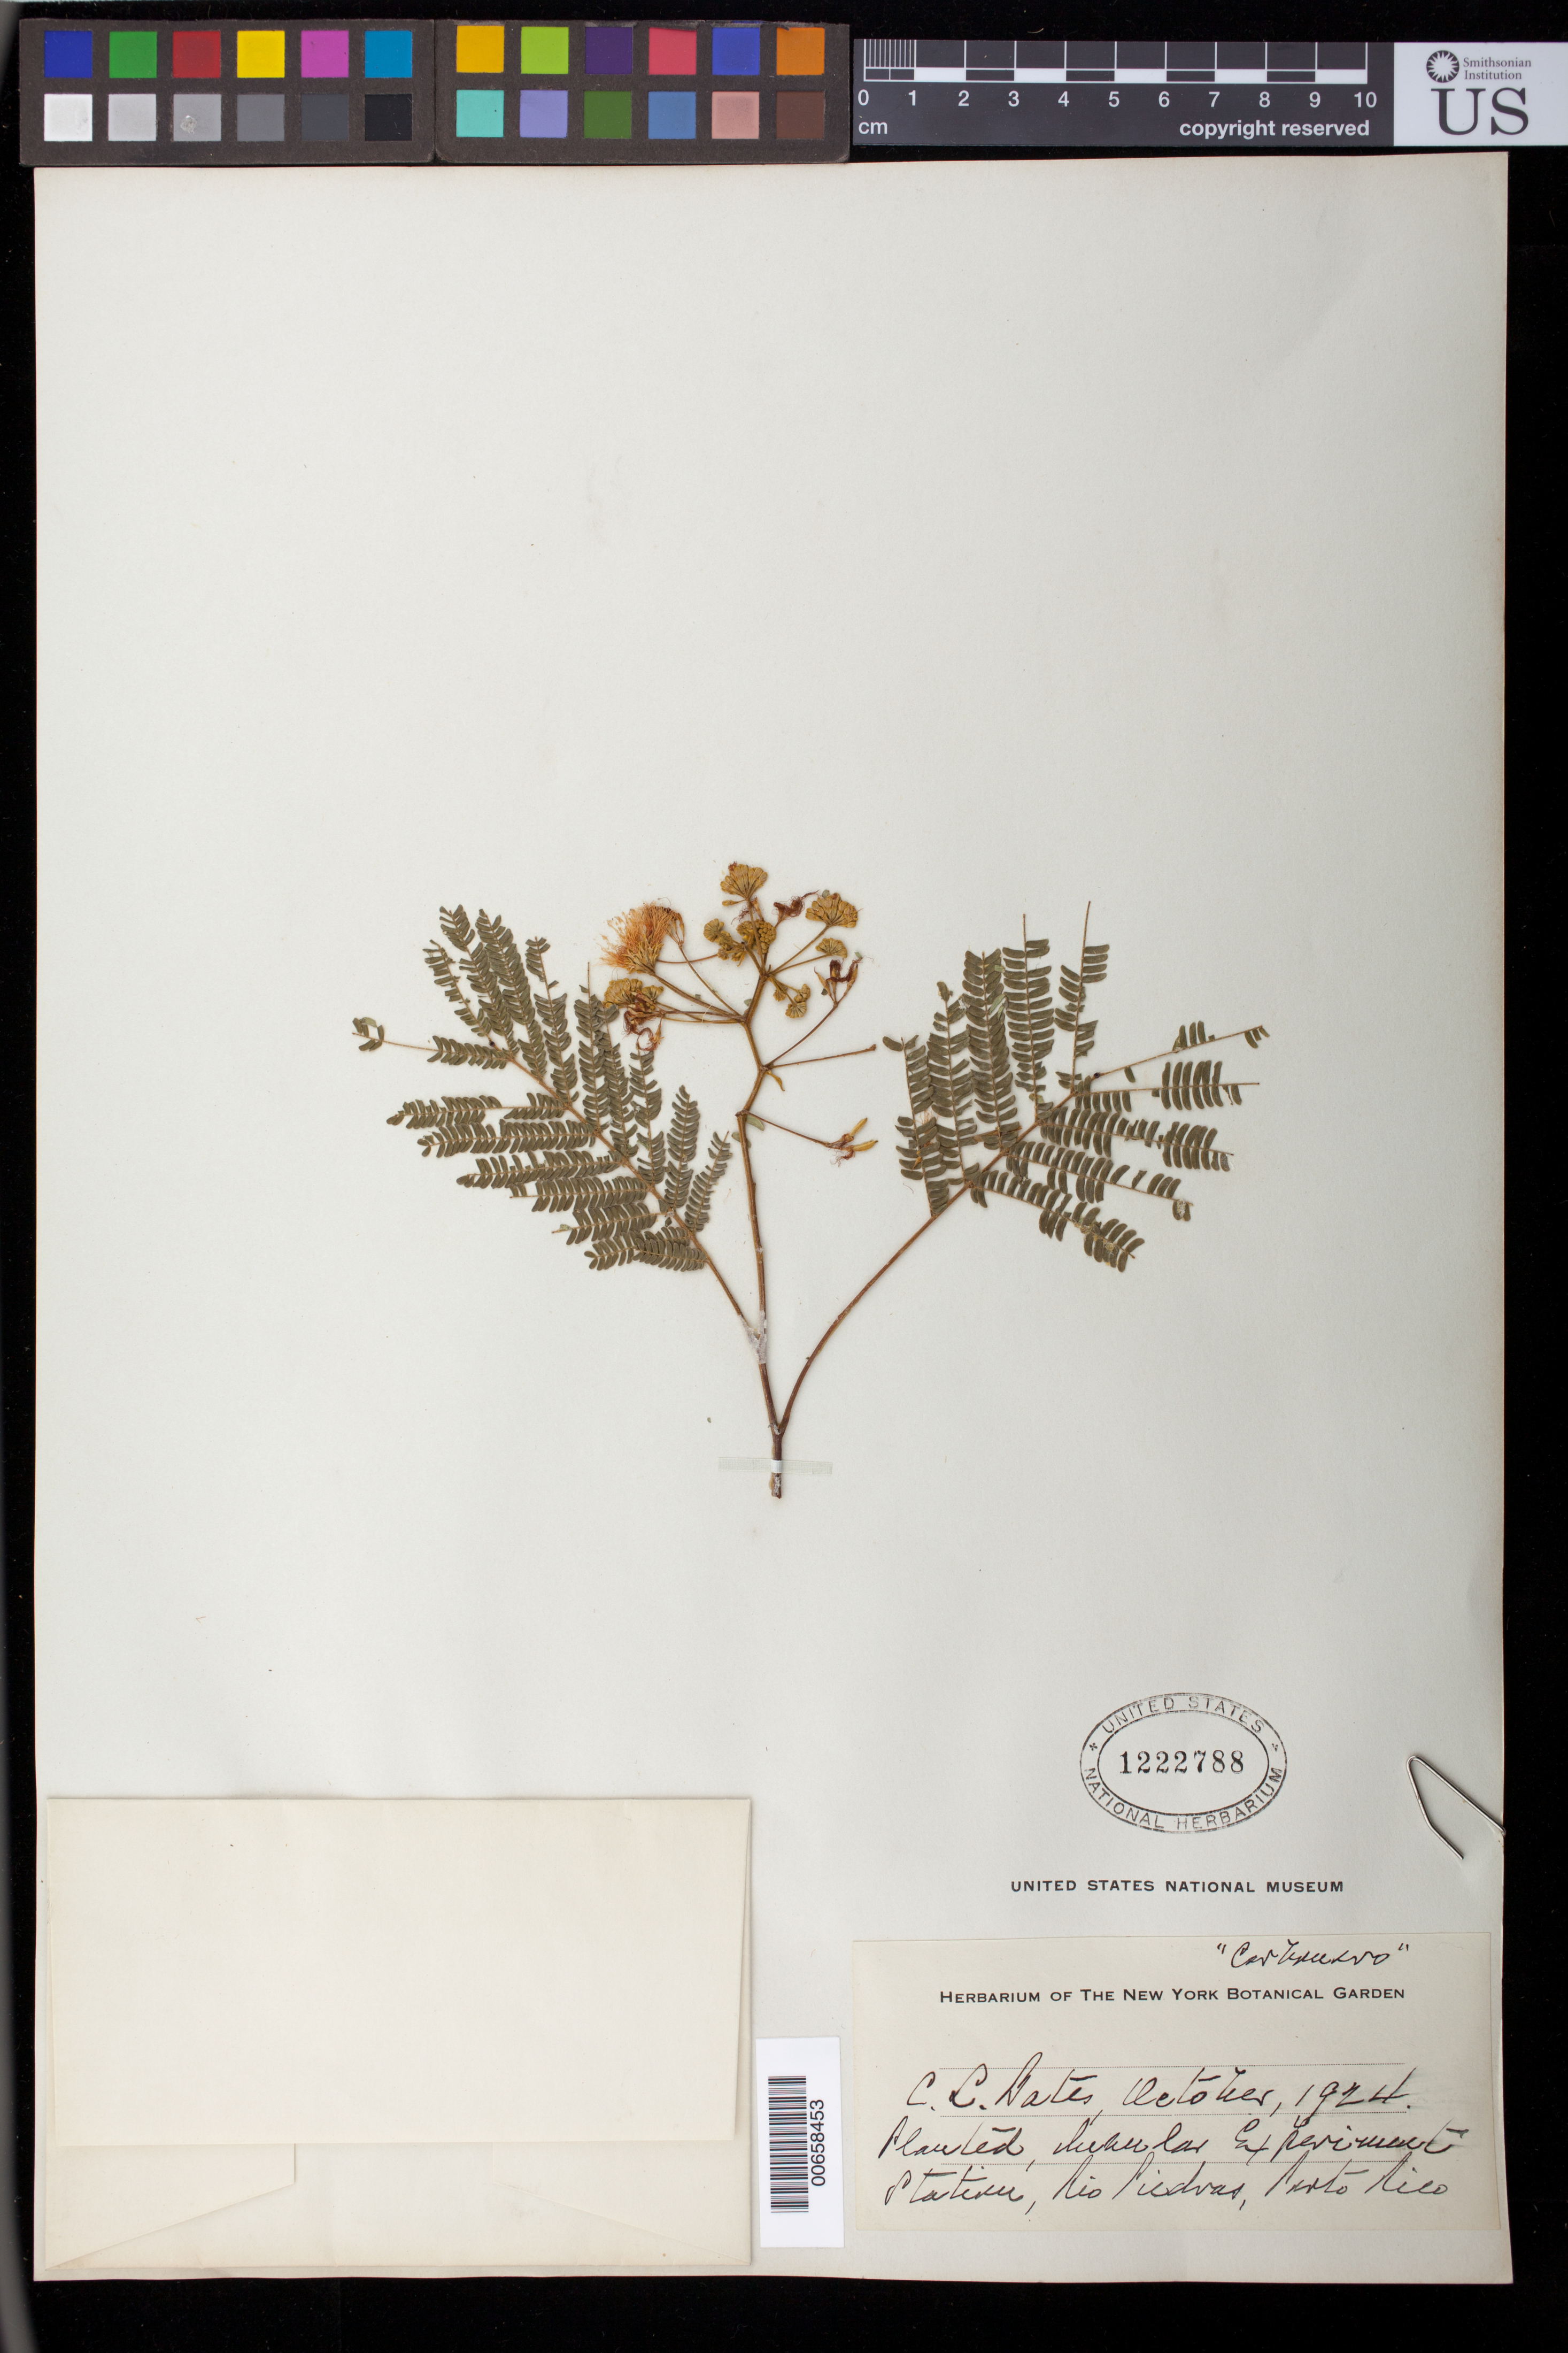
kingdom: Plantae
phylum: Tracheophyta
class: Magnoliopsida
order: Fabales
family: Fabaceae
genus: Albizia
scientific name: Albizia sp.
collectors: C. Bates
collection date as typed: Oct 1924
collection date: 1924-10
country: Puerto Rico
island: Greater Antilles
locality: Insular Exp. Station, Rio Piedras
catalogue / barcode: US 1222788